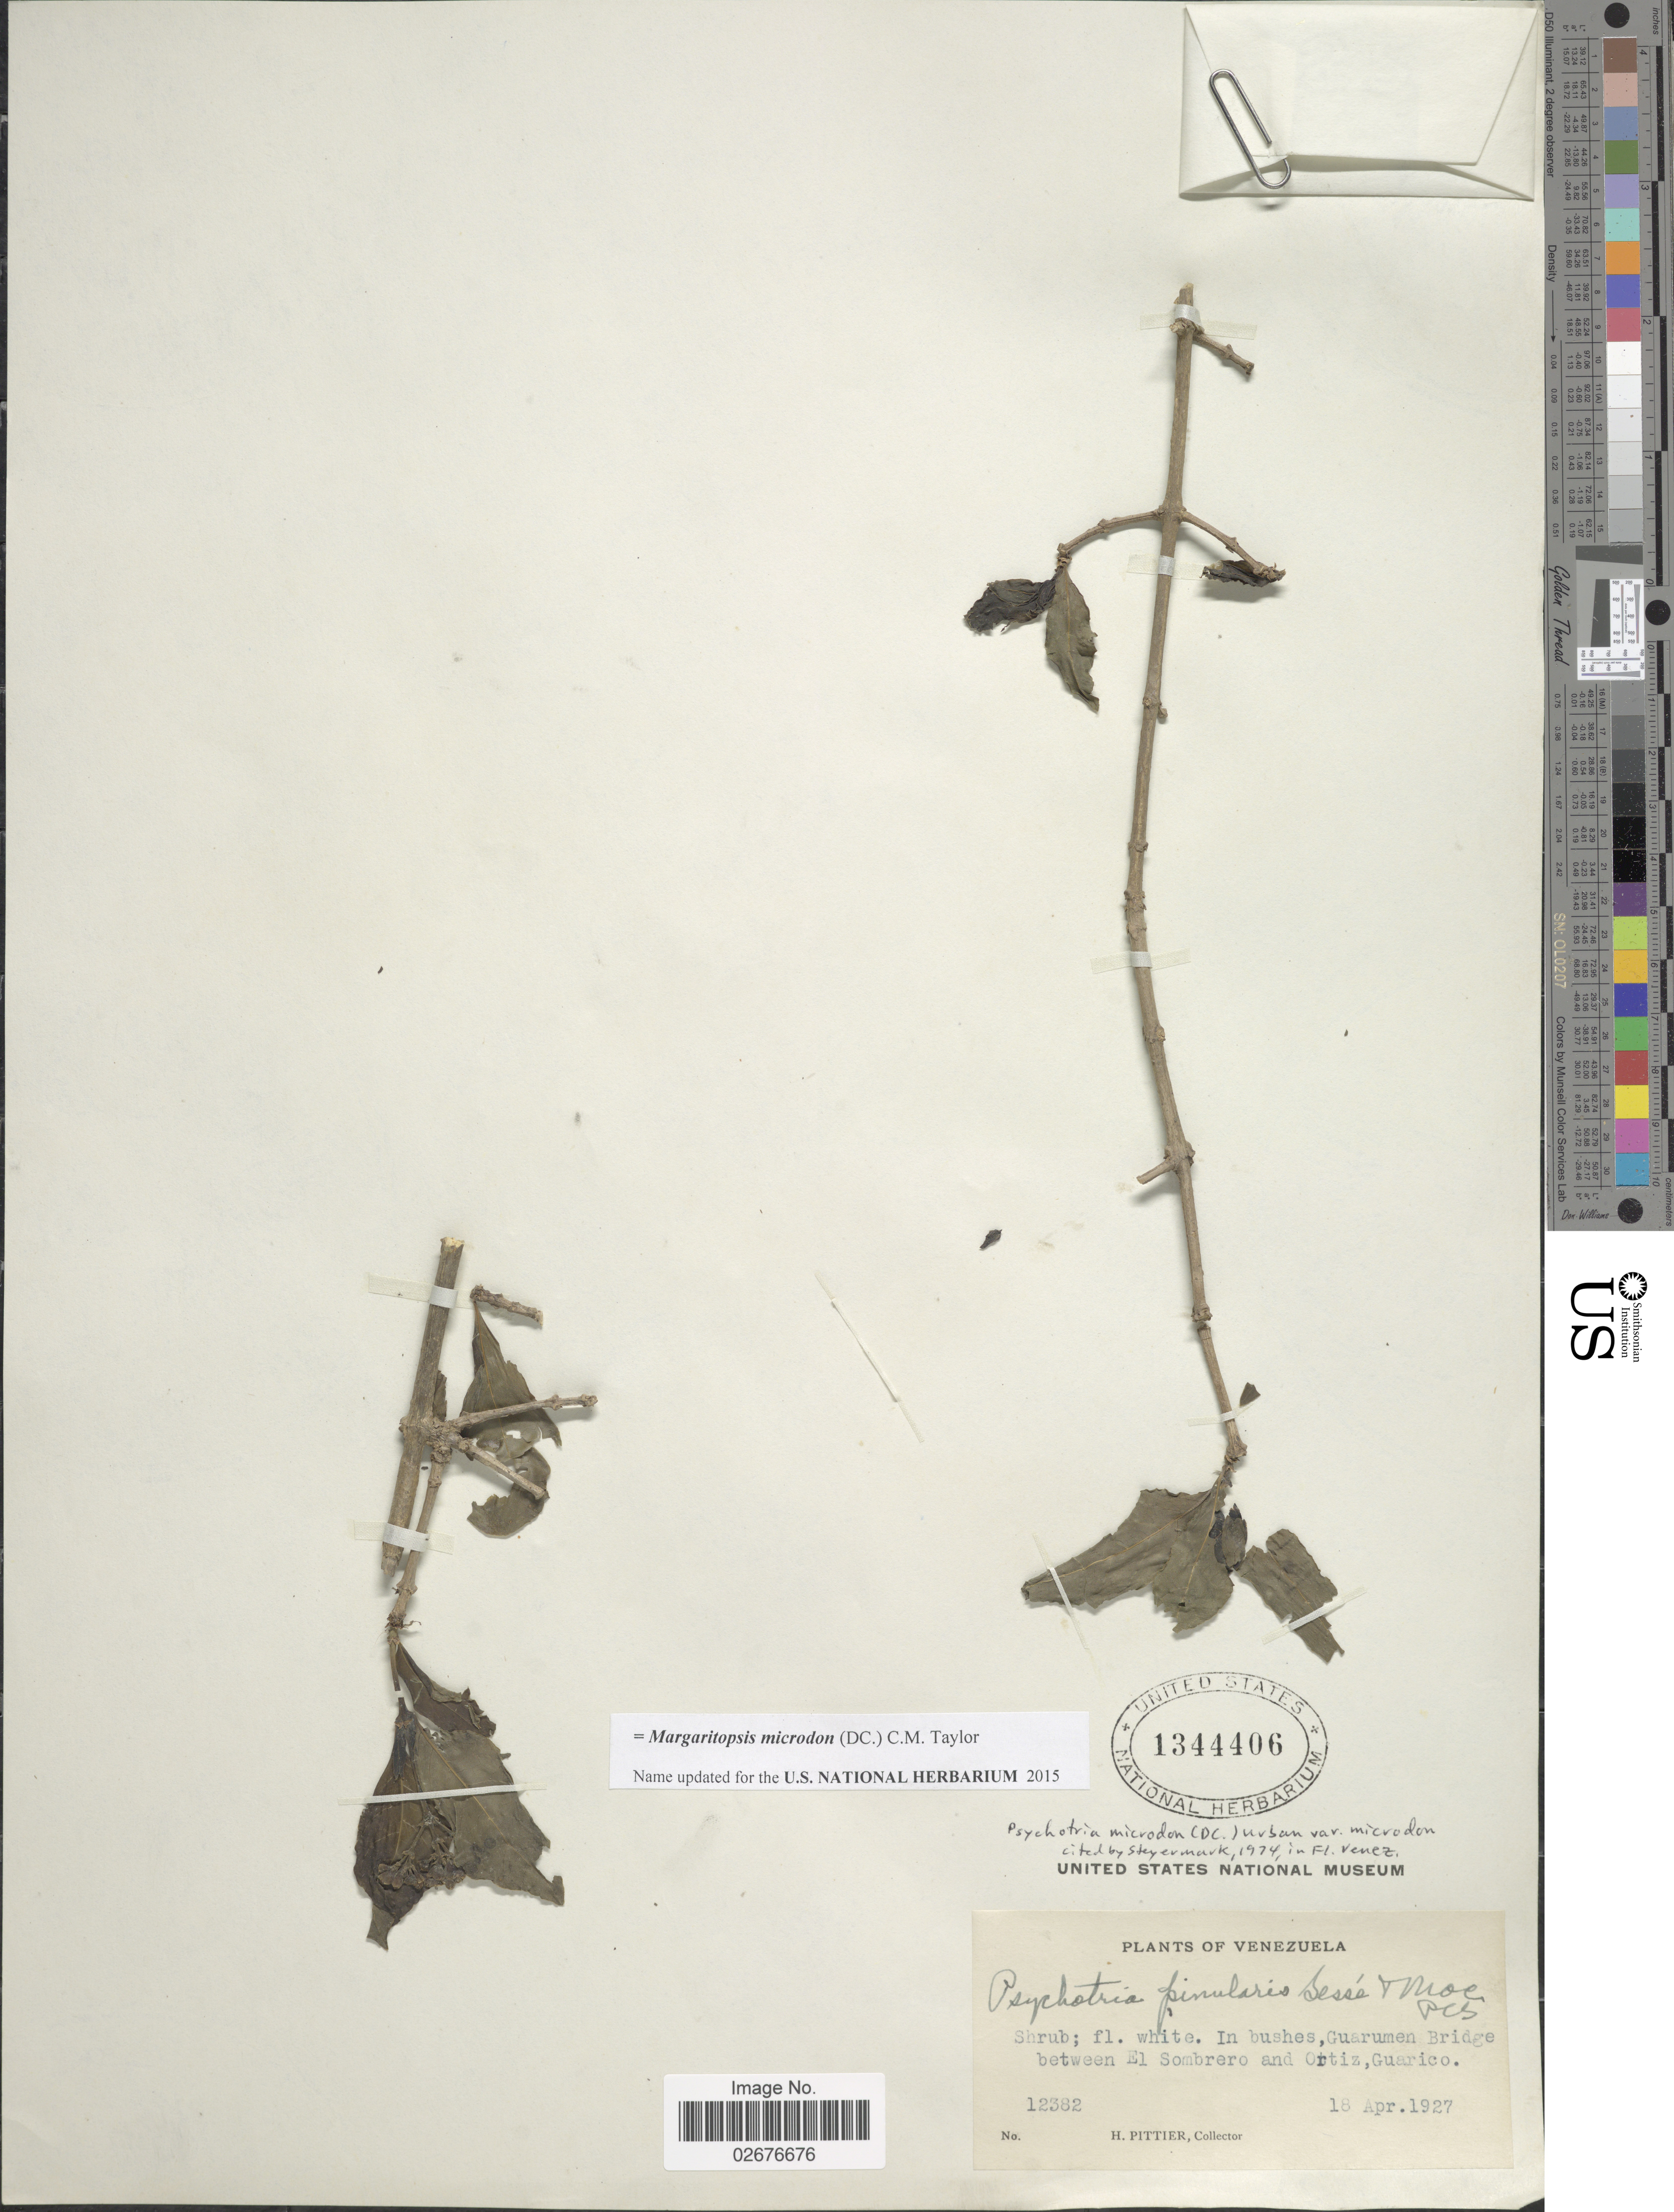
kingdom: Plantae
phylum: Tracheophyta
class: Magnoliopsida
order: Gentianales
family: Rubiaceae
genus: Margaritopsis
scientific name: Margaritopsis microdon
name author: (DC.) C.M. Taylor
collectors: E. Pittier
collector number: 12382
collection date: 1927-04-18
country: Venezuela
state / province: Guárico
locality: In bushes, Guarumen Bridge between El Sombrero and Ortiz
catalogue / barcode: US 1344406